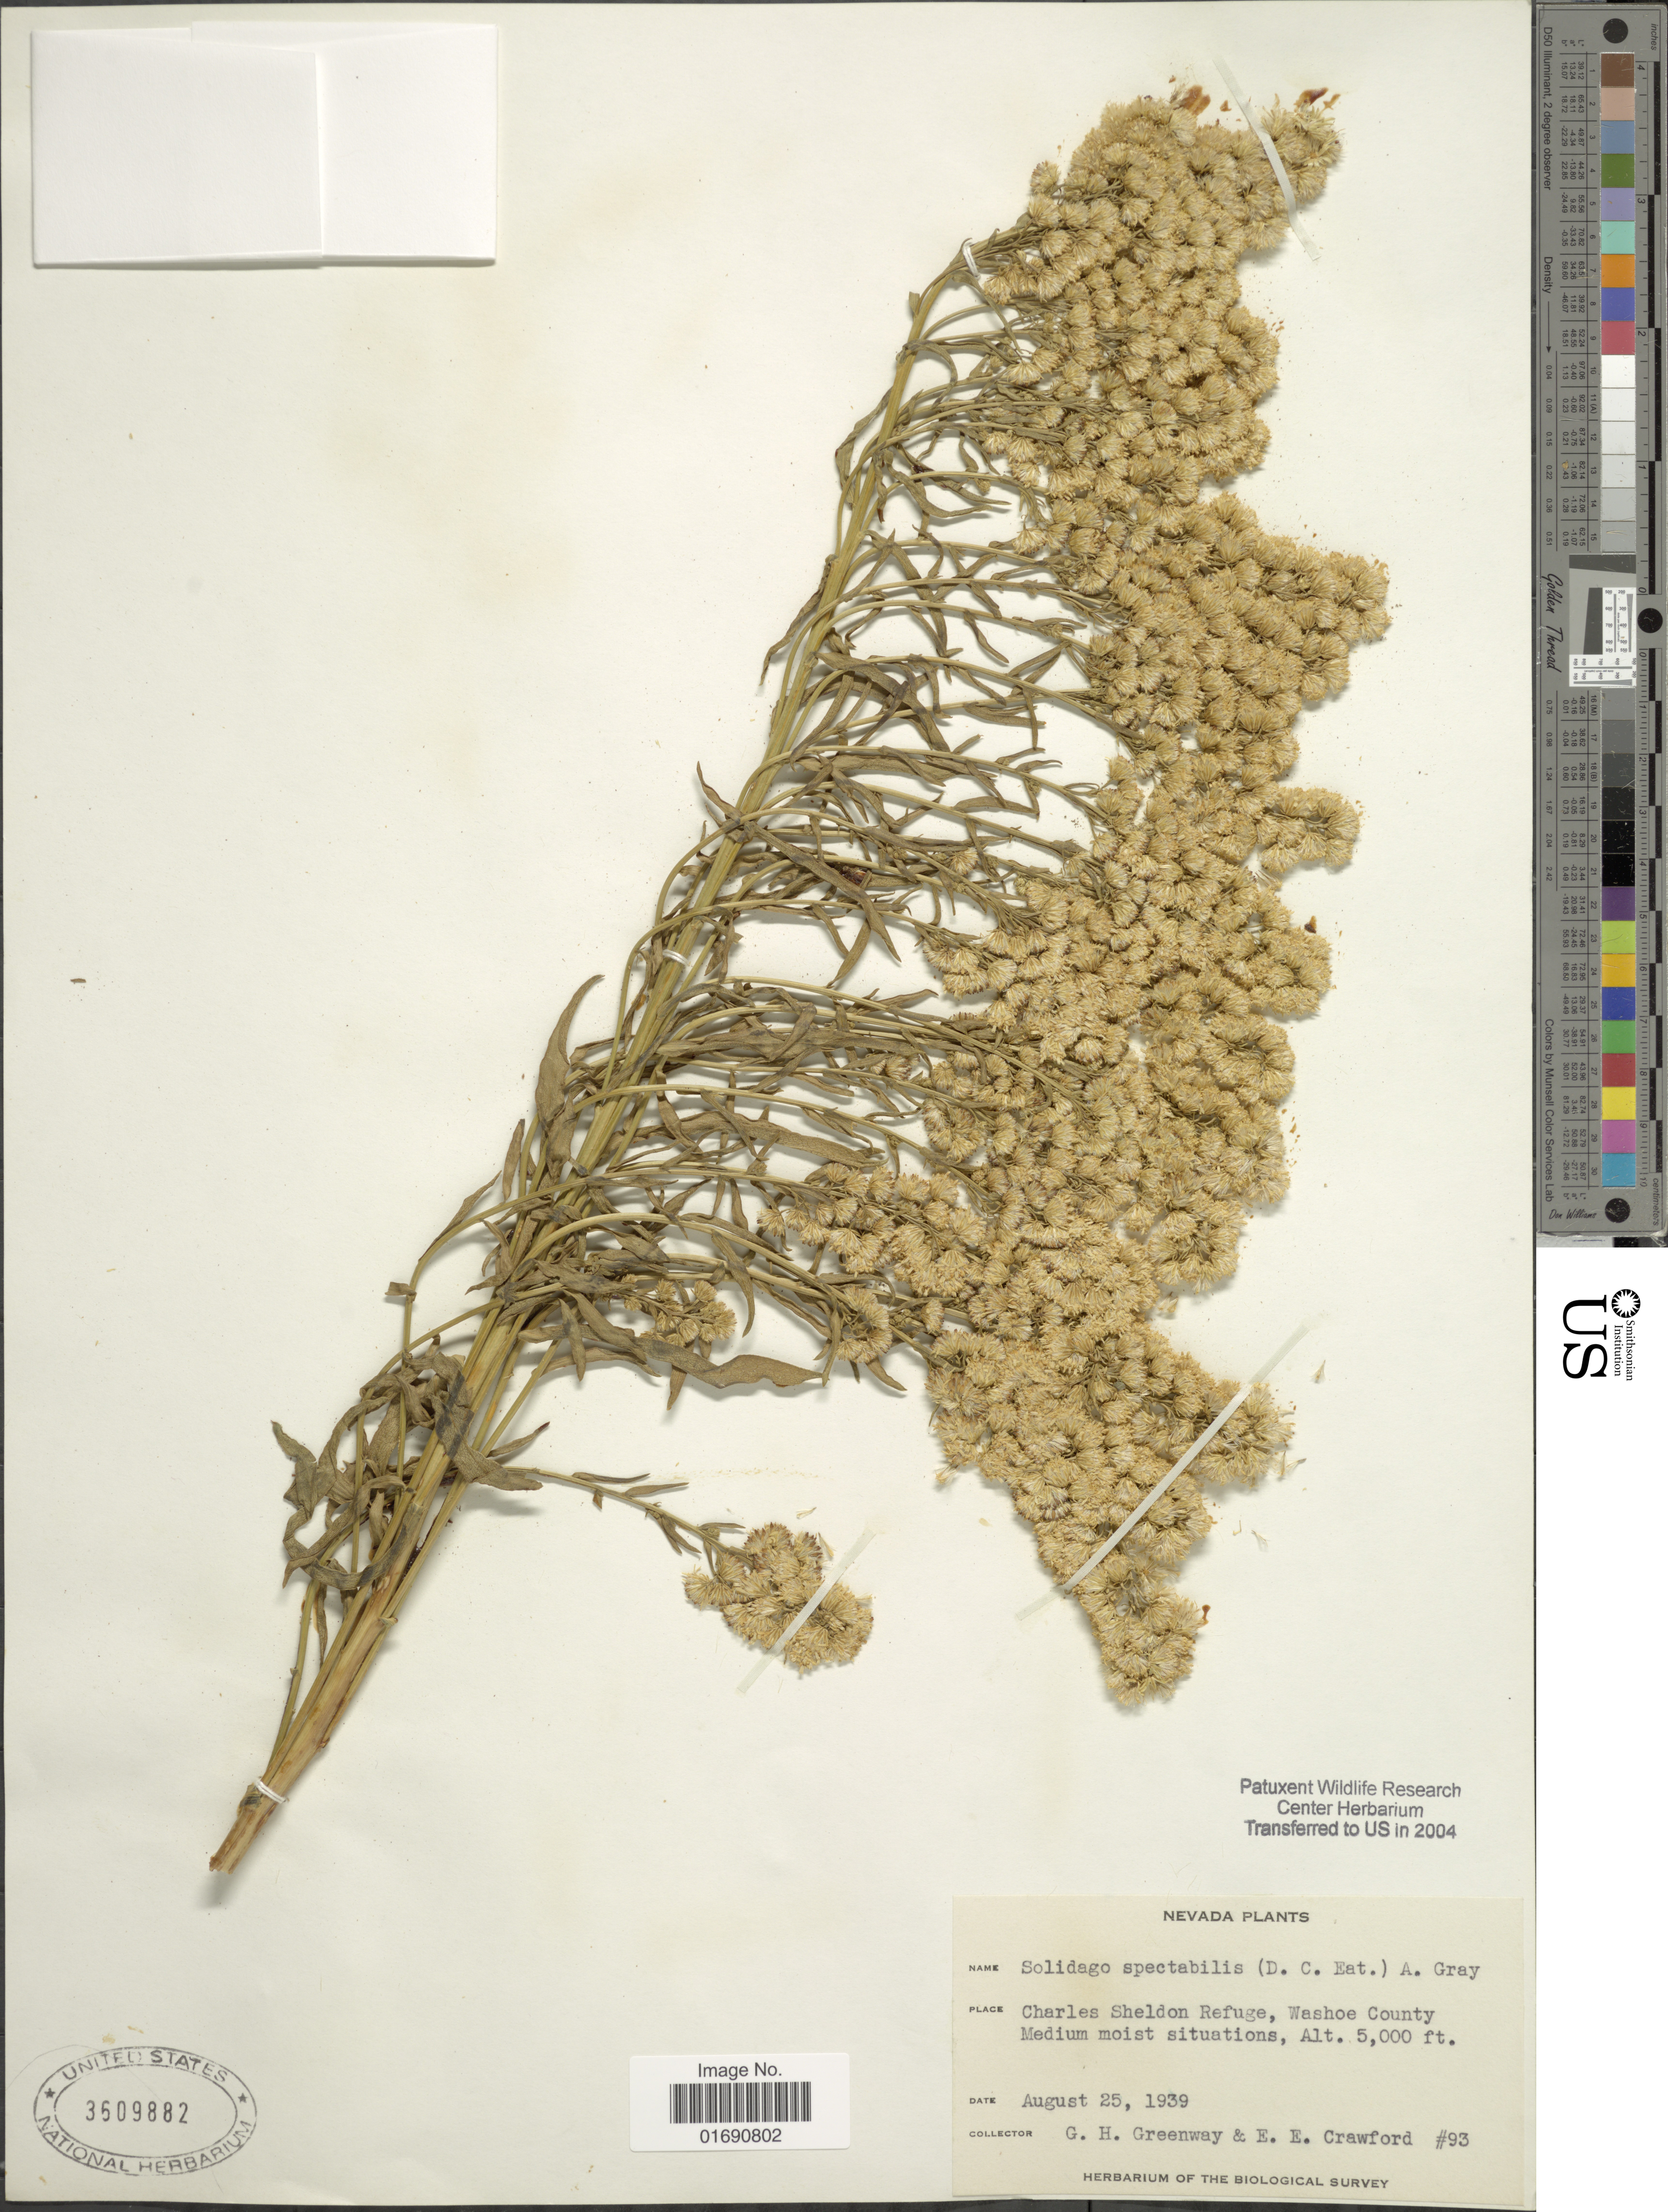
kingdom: Plantae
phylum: Tracheophyta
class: Magnoliopsida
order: Asterales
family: Asteraceae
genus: Solidago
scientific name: Solidago spectabilis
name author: (D.C. Eaton) A. Gray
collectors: G. Greenway & E. Crawford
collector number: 93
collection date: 1939-08-25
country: United States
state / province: Nevada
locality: Charles Sheldon Refuge, Washoe County Medium moist situations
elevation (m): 1524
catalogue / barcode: US 3609882